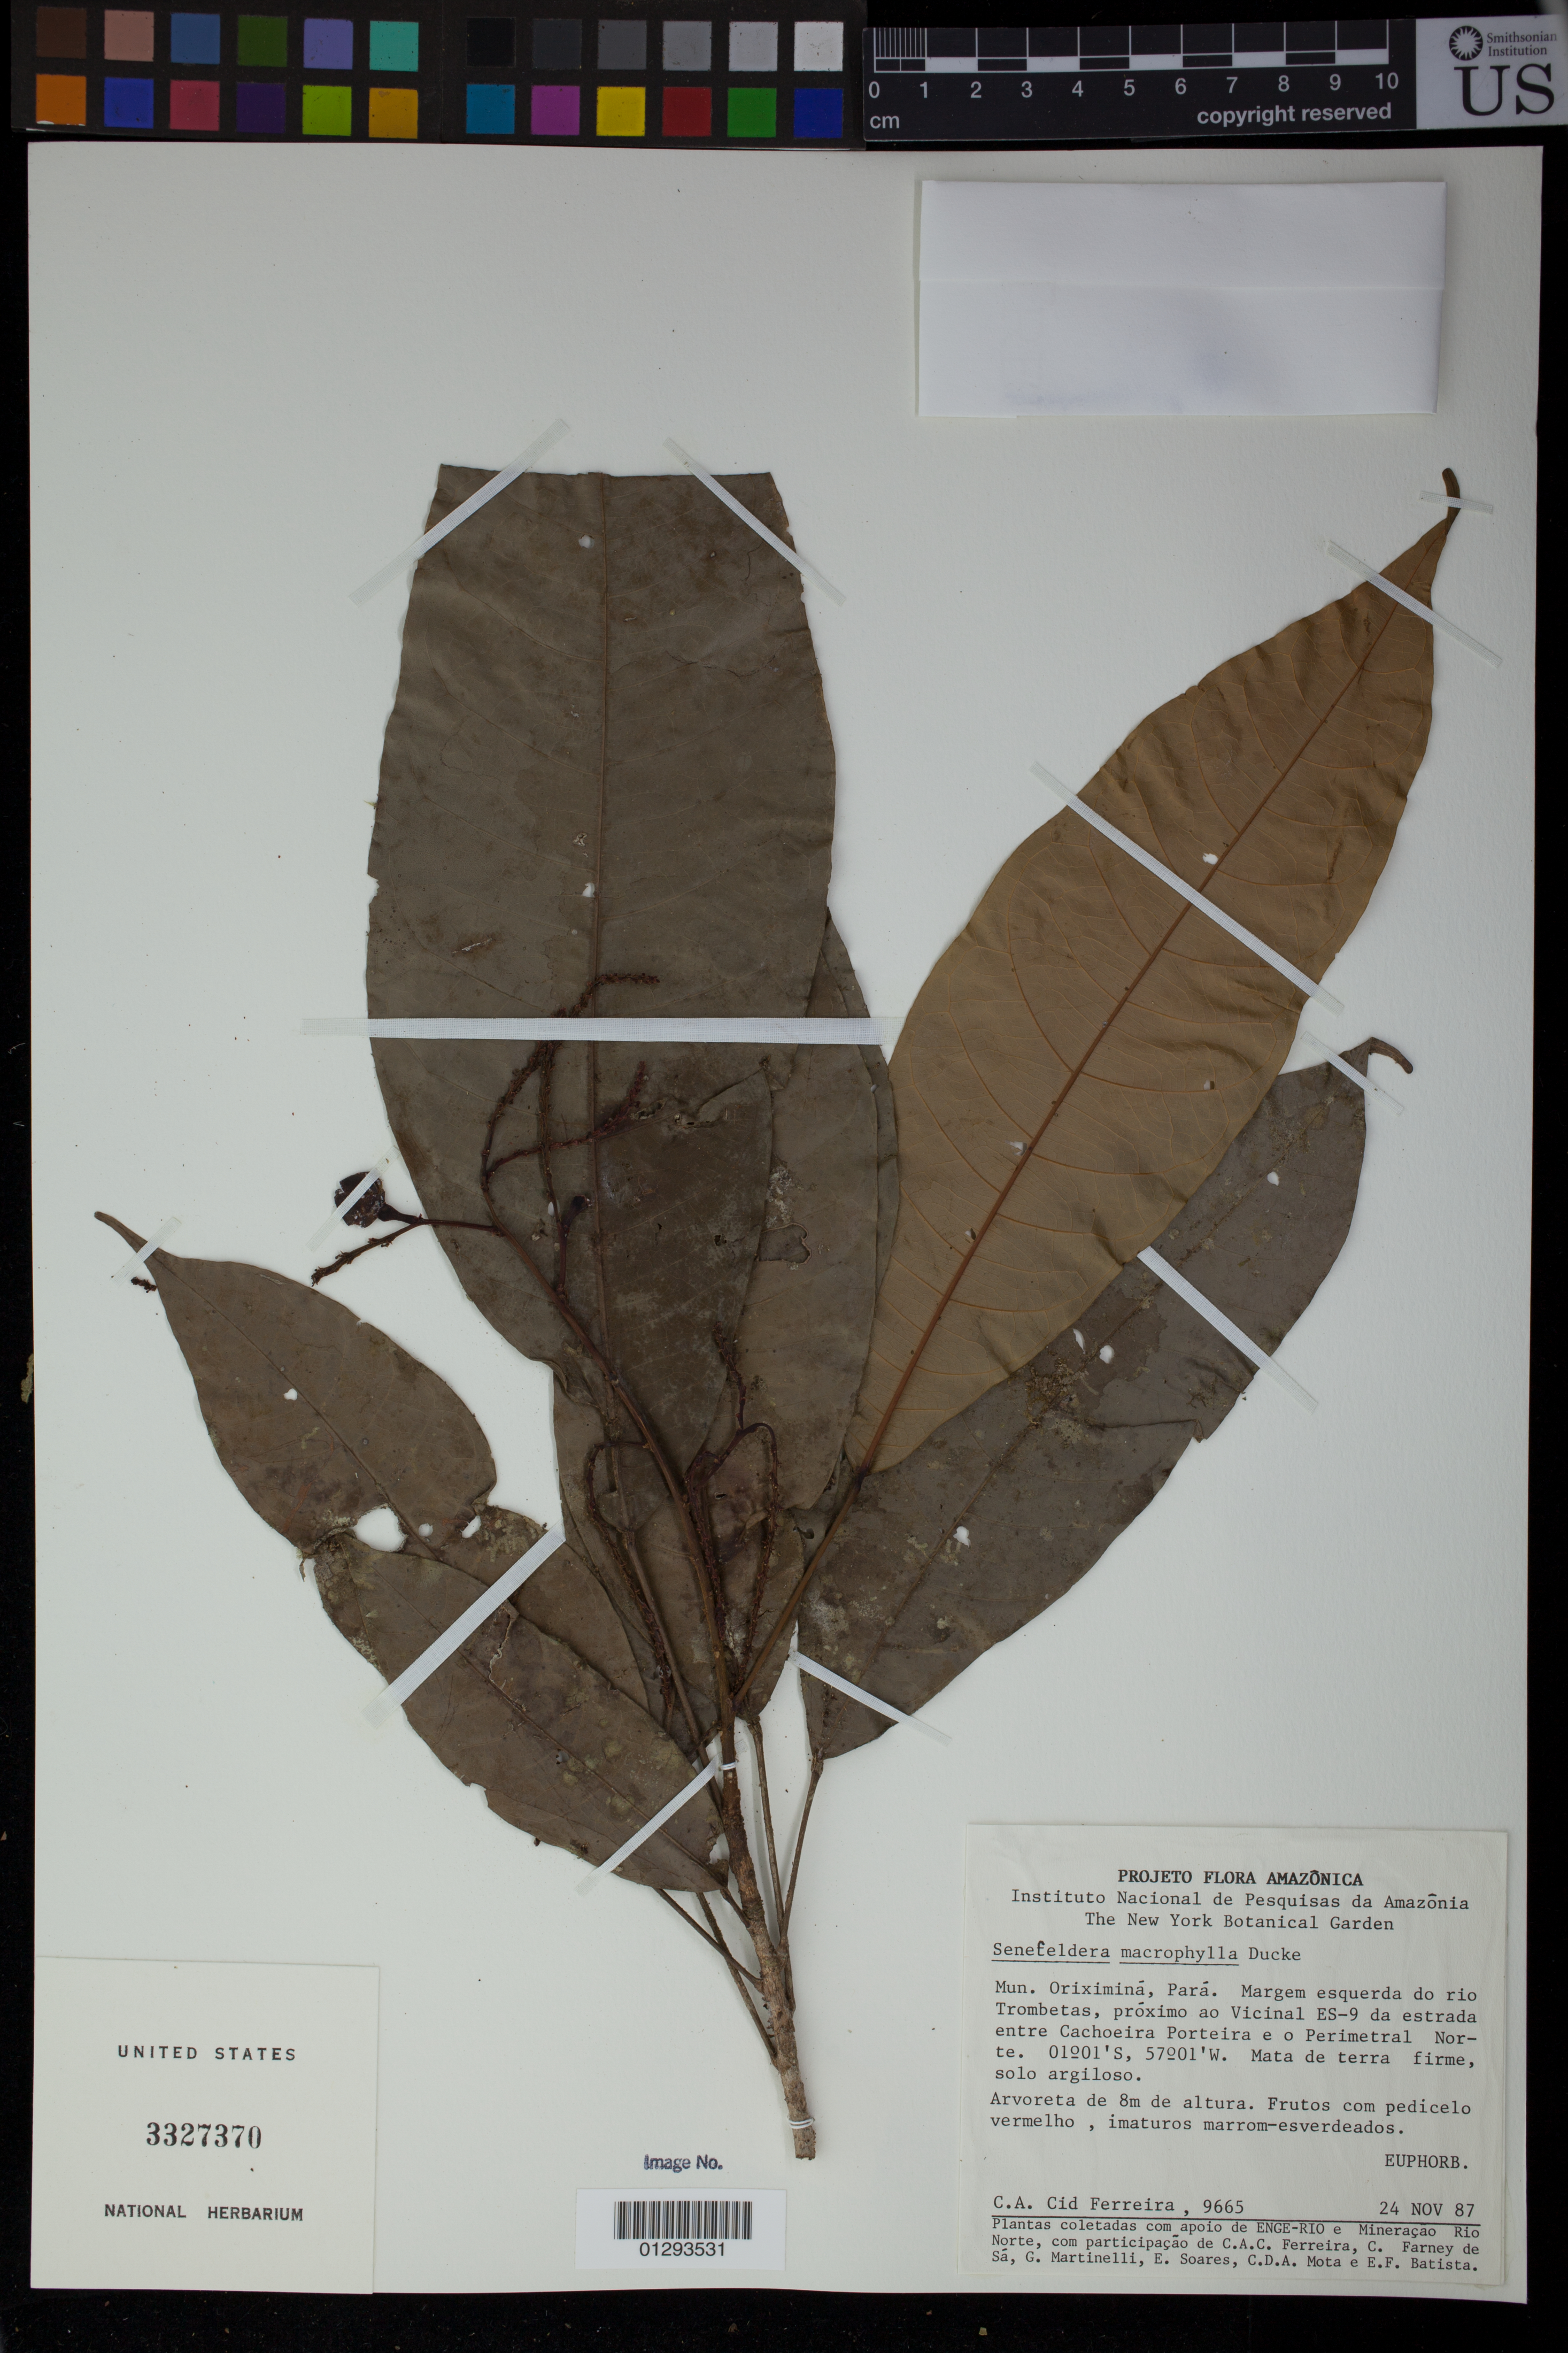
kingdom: Plantae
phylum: Tracheophyta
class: Magnoliopsida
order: Malpighiales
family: Euphorbiaceae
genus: Senefeldera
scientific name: Senefeldera macrophylla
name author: Ducke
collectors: C. A. Cid Ferreira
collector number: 9665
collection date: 1987-11-24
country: Brazil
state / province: Pará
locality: Mun. Oriximina. Margem esquerda do rio Trombetas, proximo ao Vicinal ES-9 da estrada entre Cachoeira Porteira e o Perimetral Norte.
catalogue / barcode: US 3327370